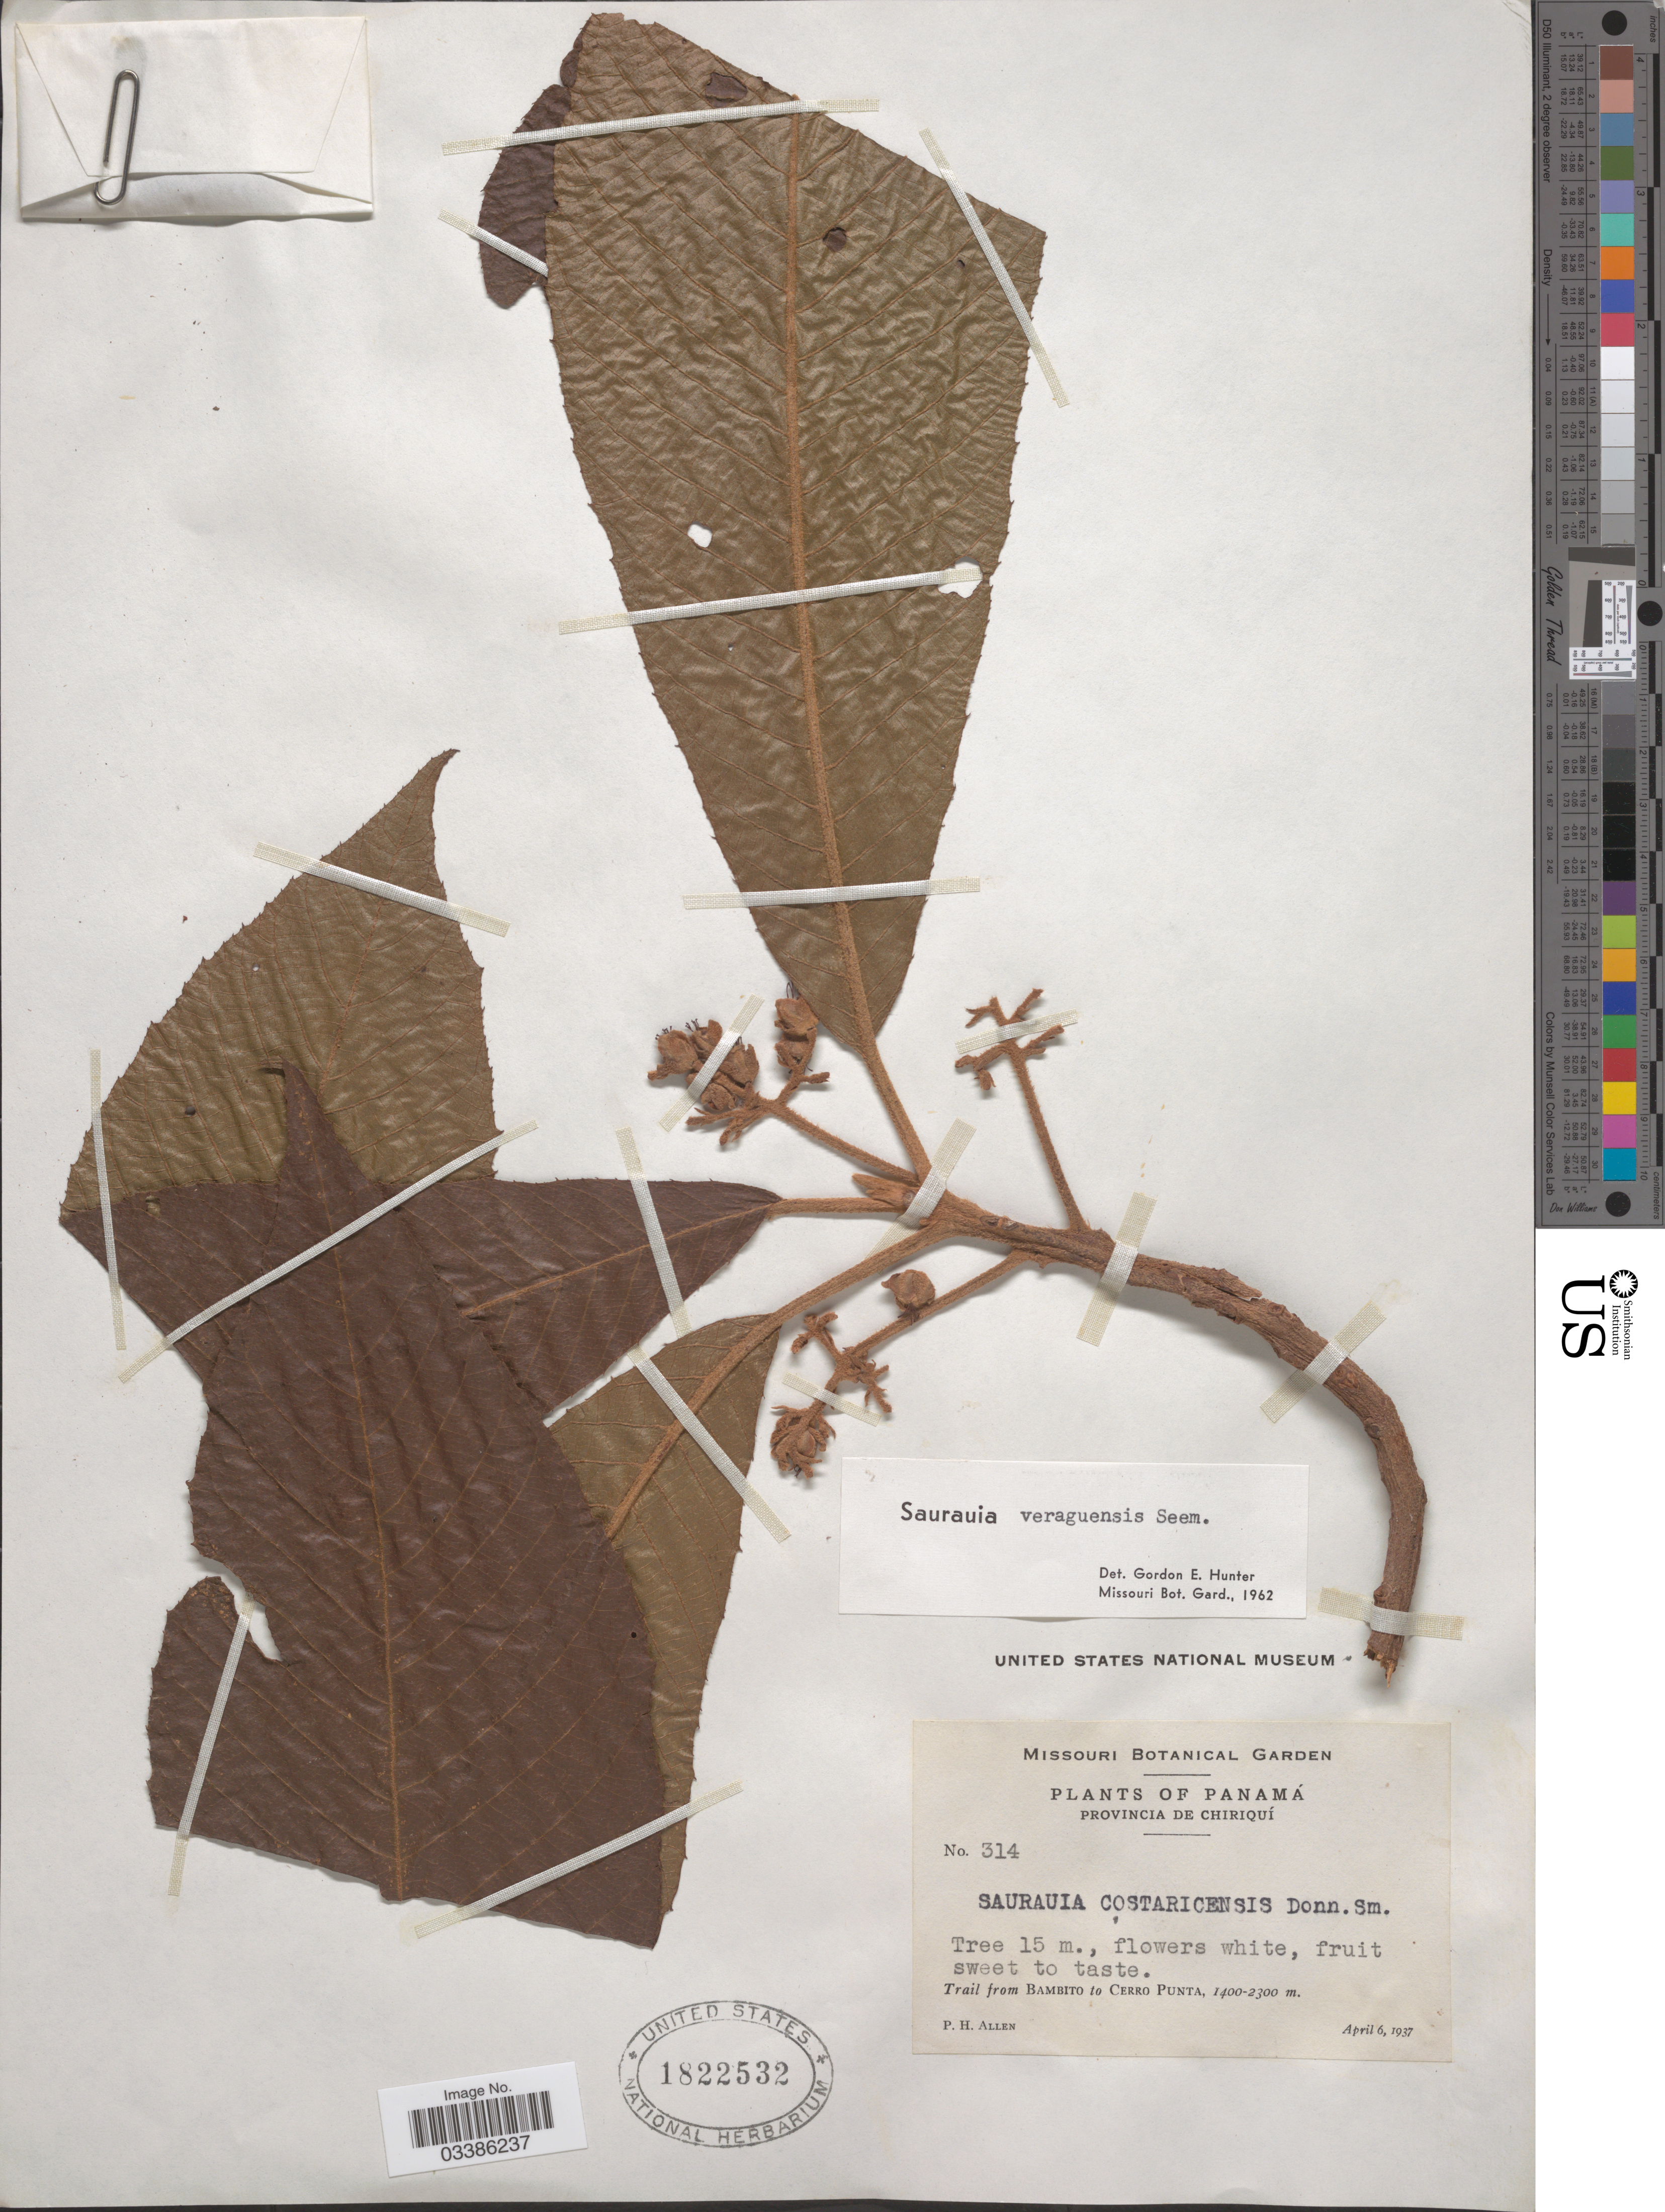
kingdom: Plantae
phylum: Tracheophyta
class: Magnoliopsida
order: Ericales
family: Actinidiaceae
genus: Saurauia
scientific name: Saurauia veraguasensis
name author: Seem.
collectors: P. H. Allen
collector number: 314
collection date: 1937-04-06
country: Panama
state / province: Chiriqui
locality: Trail from Bambito to Cerro Punta.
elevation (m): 1400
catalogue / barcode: US 1822532